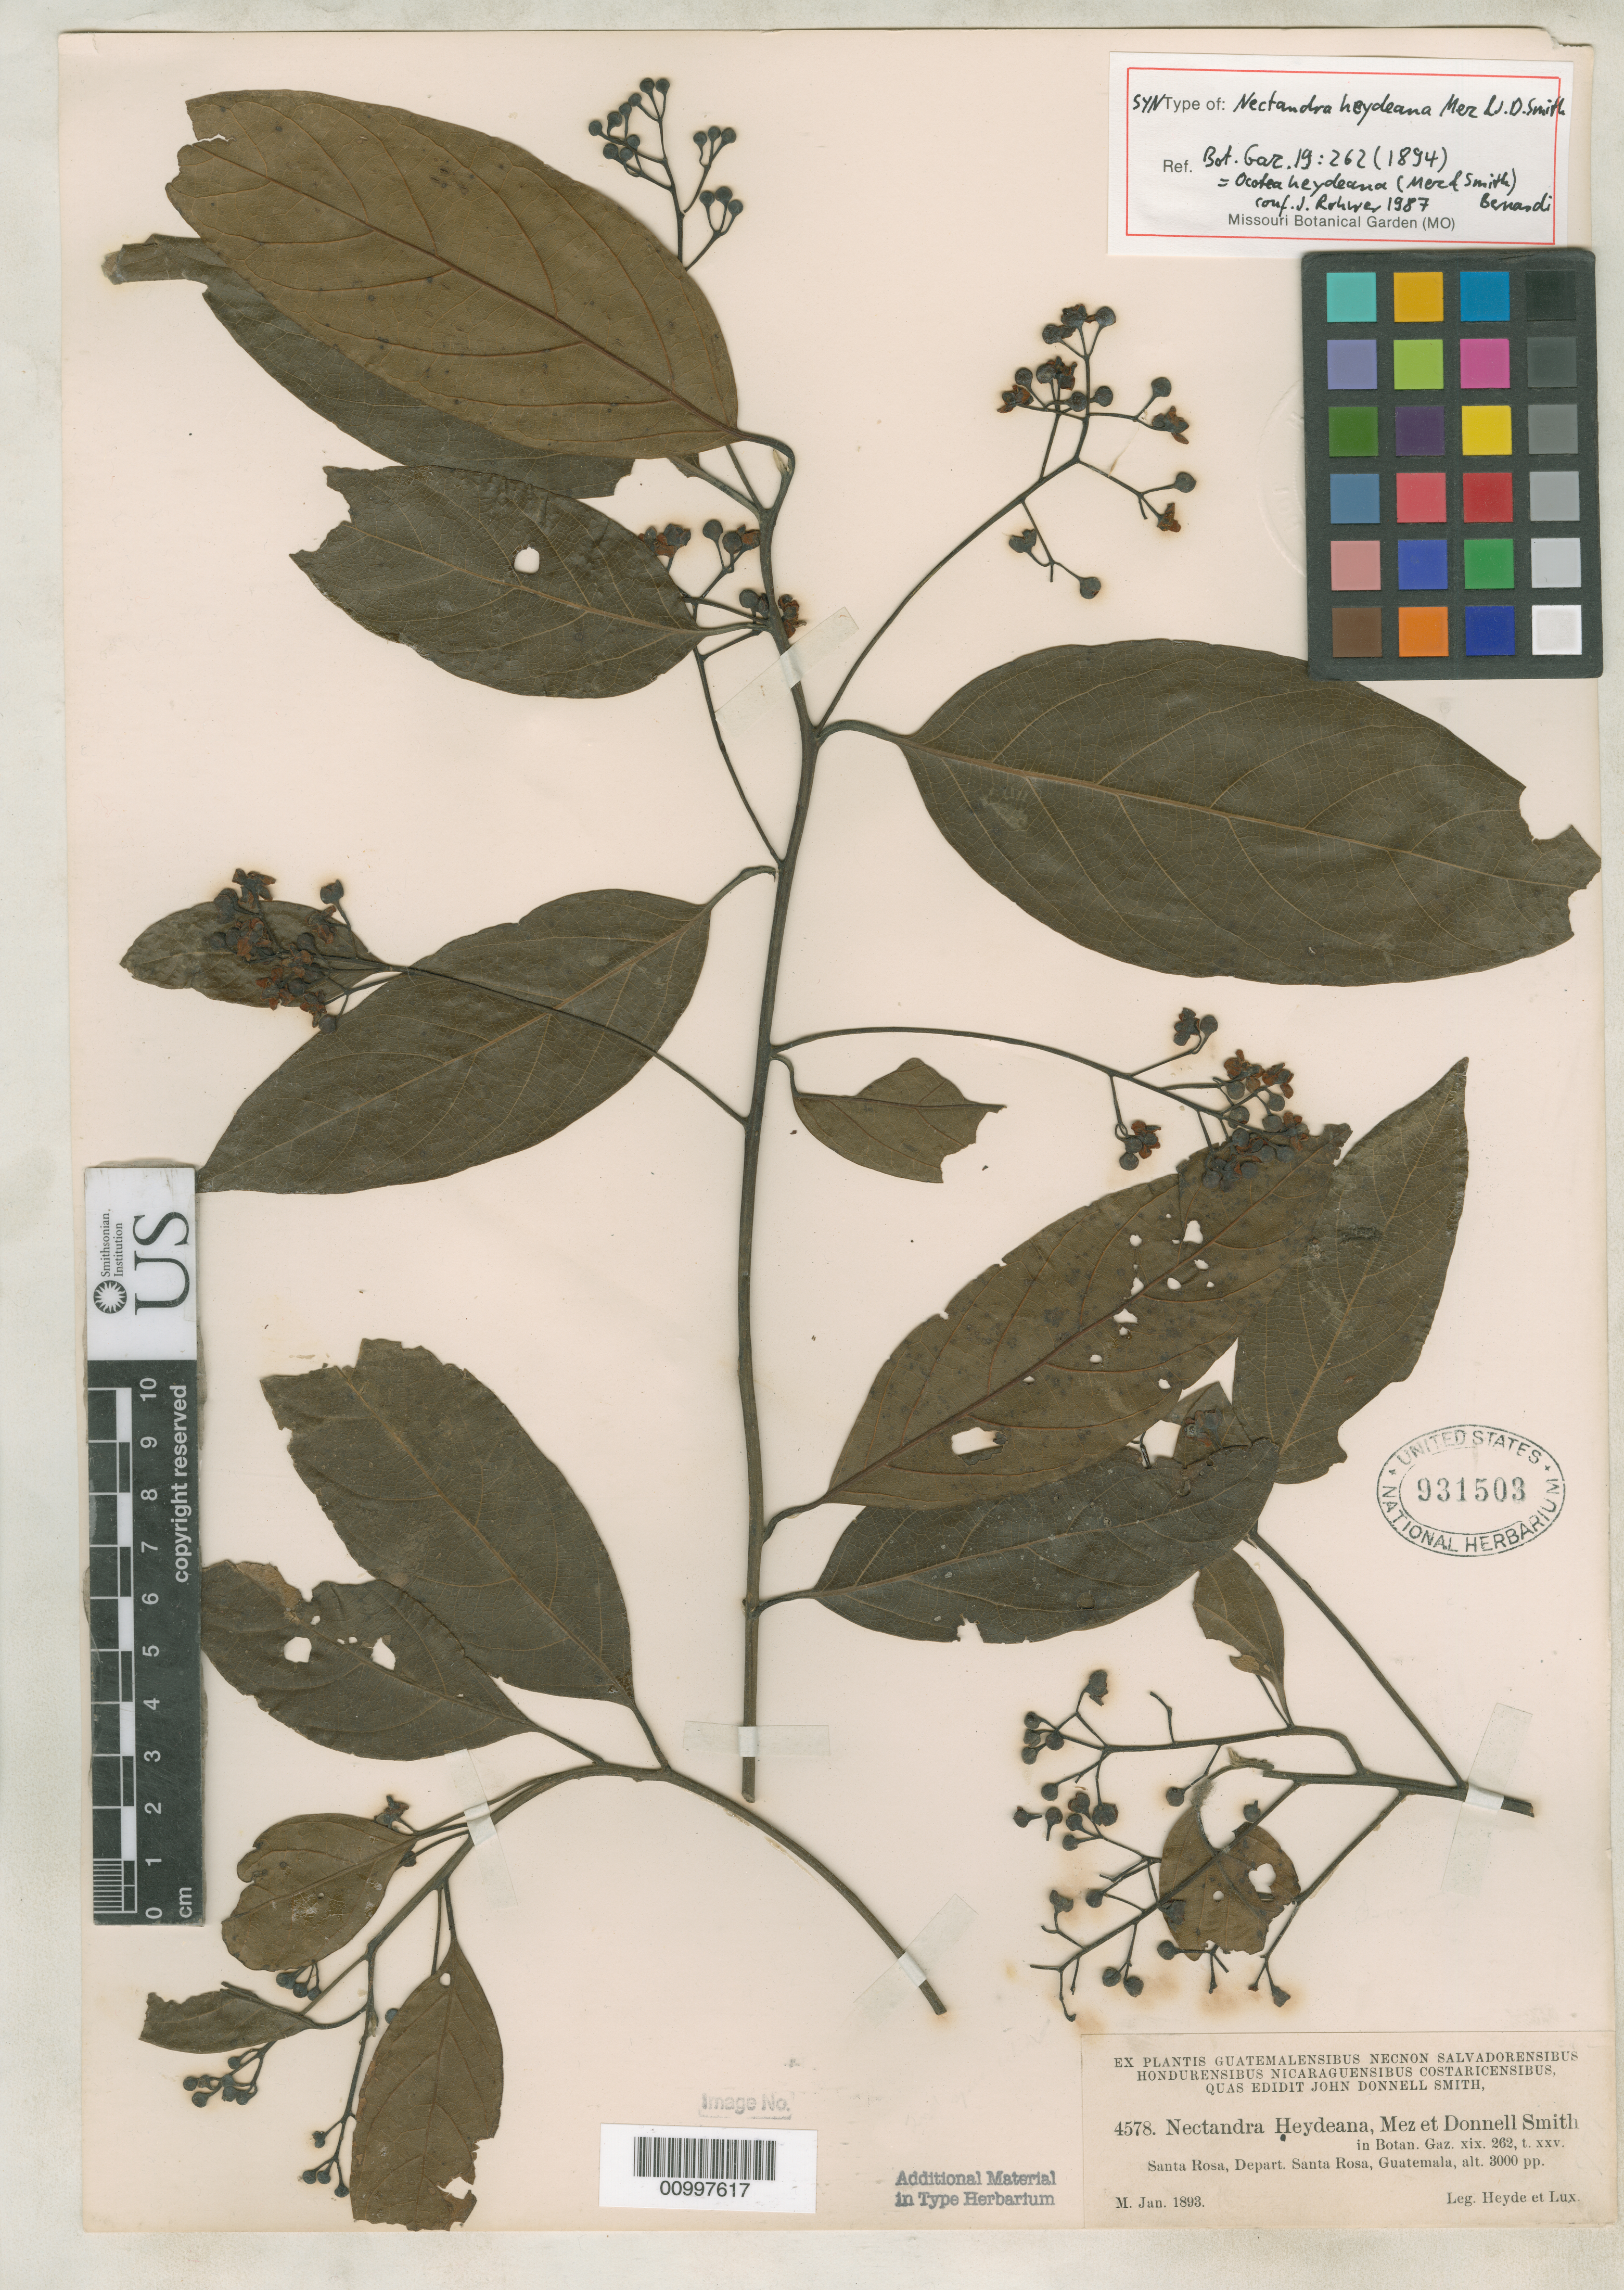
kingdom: Plantae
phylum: Tracheophyta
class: Magnoliopsida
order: Laurales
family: Lauraceae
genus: Nectandra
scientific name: Nectandra heydeana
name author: Mez & Donn. Sm.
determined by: Rohwer, J. G.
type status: Syntype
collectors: E. T. Heyde & E. Lux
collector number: JDS 4578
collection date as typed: Jan 1893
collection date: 1893-01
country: Guatemala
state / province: Santa Rosa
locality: Santa Rosa.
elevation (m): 914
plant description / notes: Specimen ex John Donnell Smith herbarium.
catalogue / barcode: US 931503